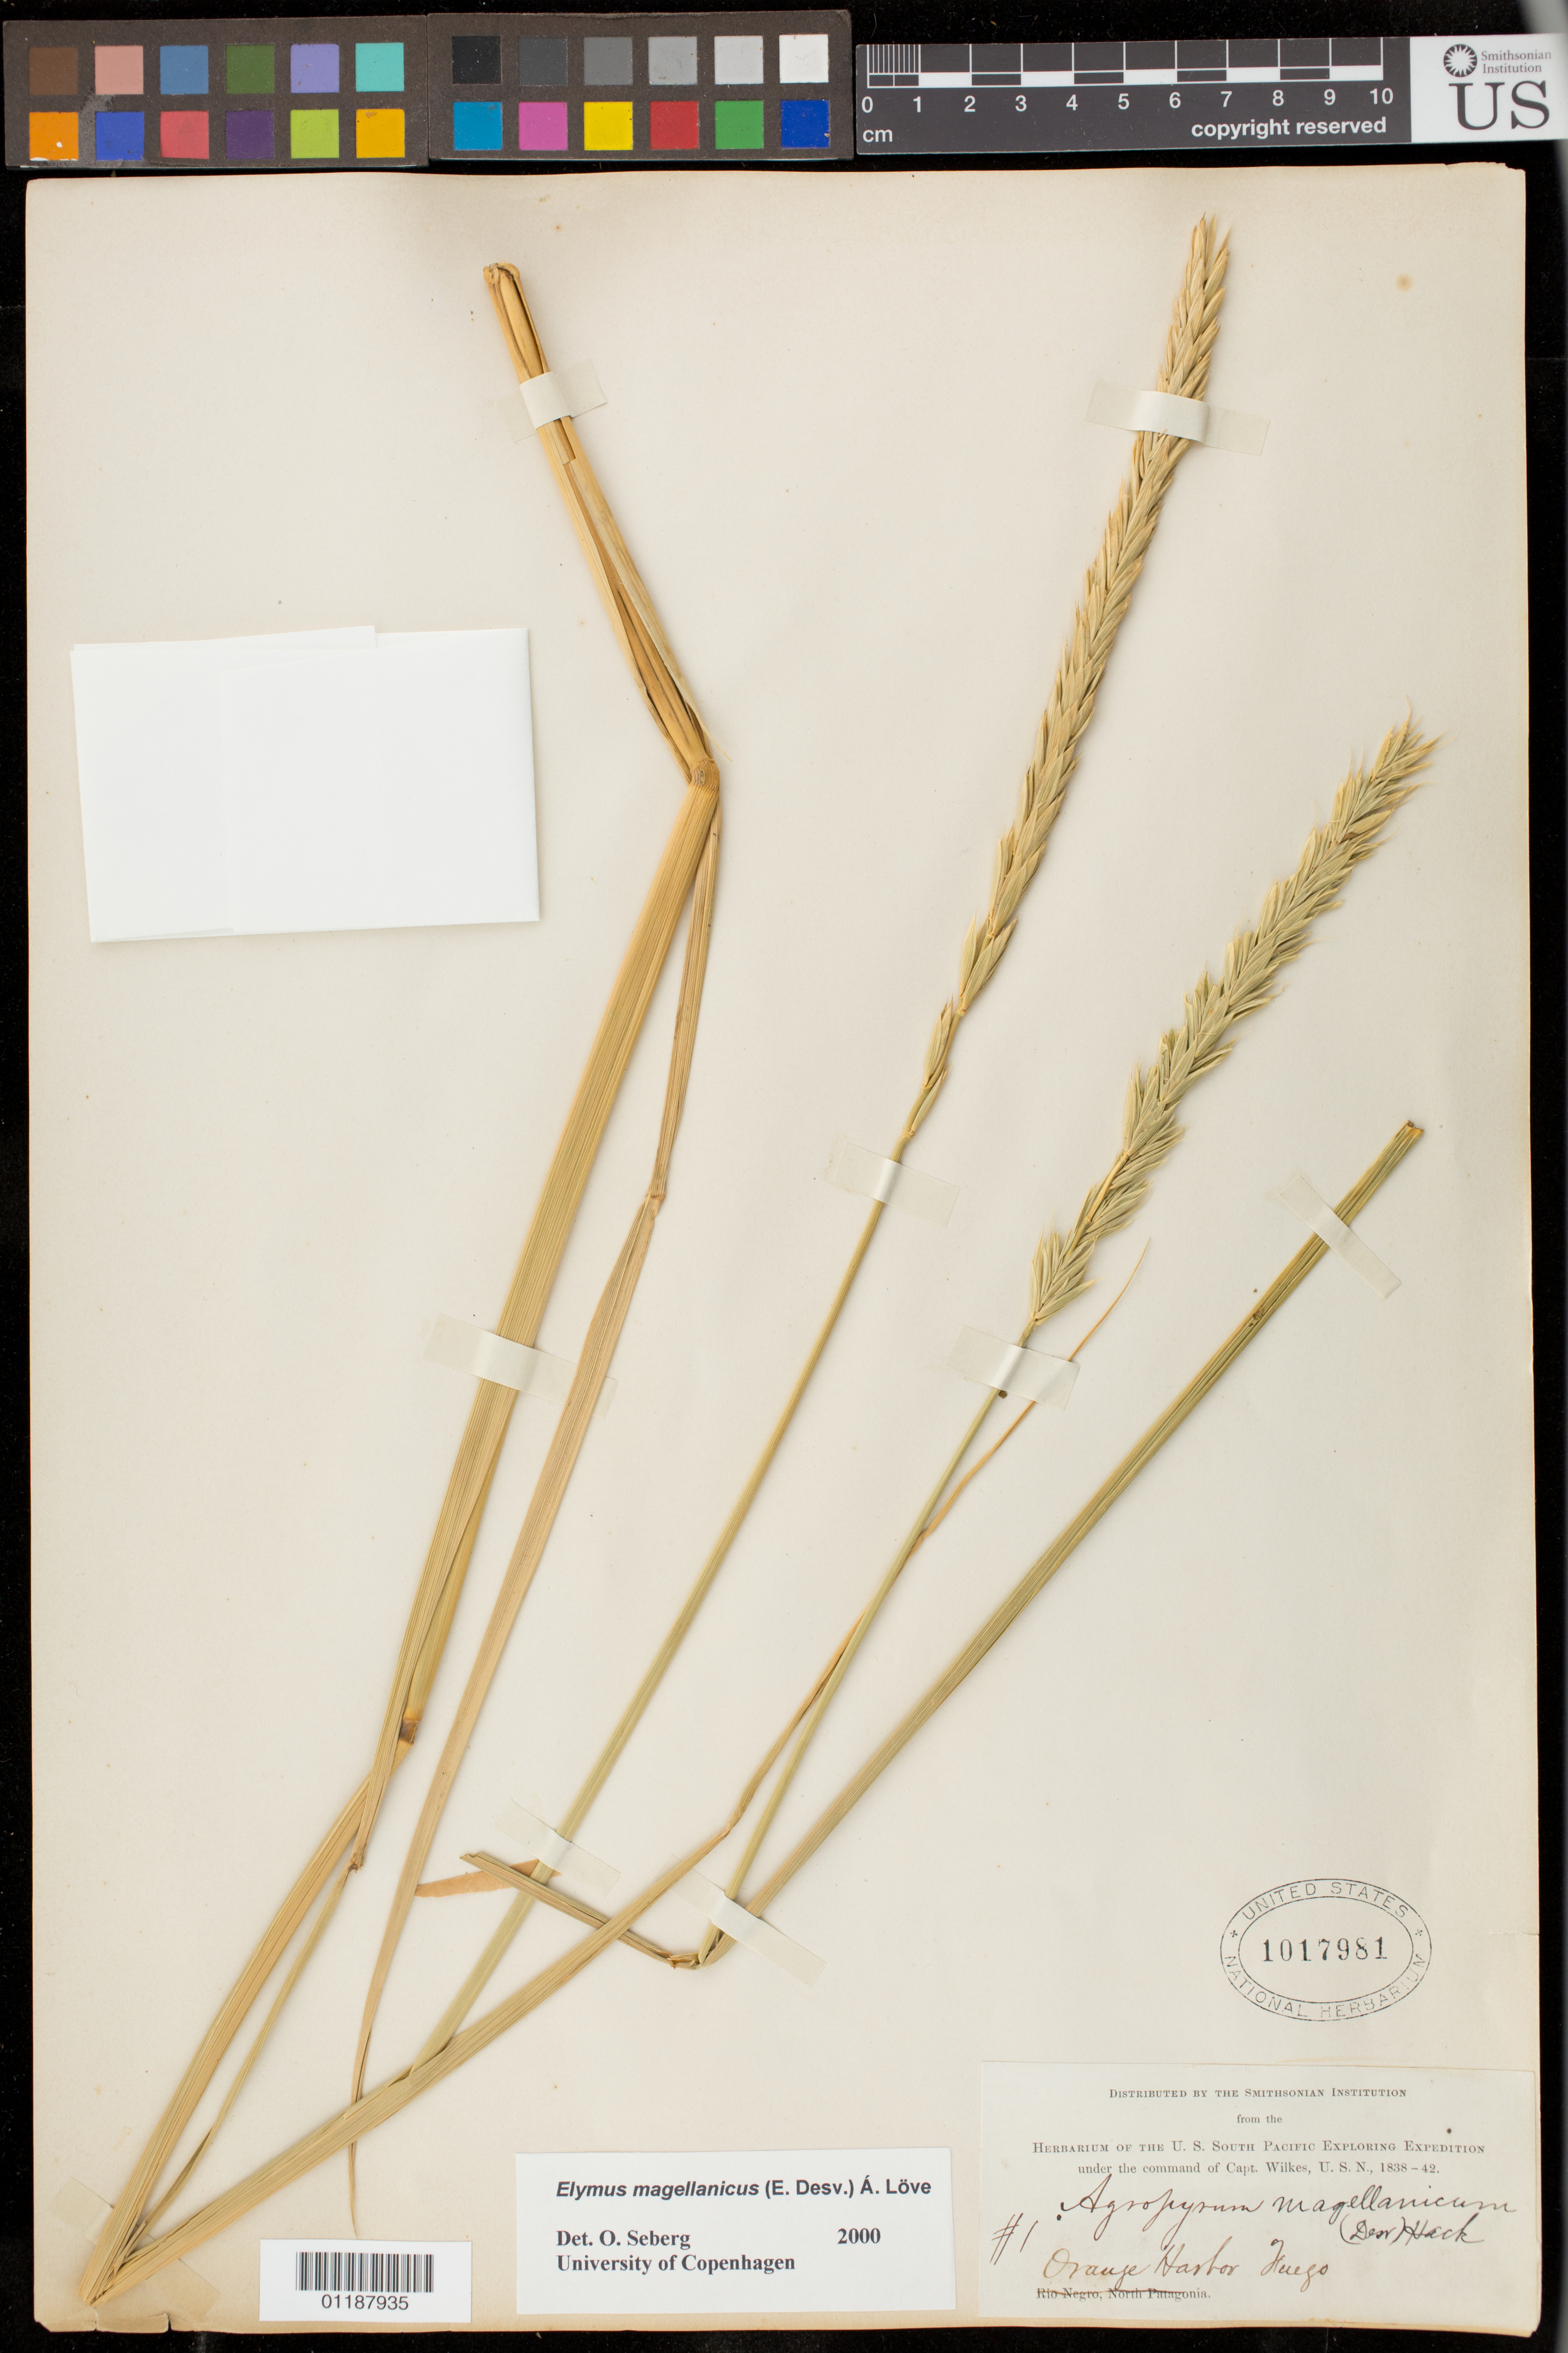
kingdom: Plantae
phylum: Tracheophyta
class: Liliopsida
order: Poales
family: Poaceae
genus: Elymus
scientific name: Elymus magellanicus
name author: (É. Desv.) Á. Löve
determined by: Seberg, O.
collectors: Wilkes Explor. Exped.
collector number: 1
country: Chile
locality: Orange Harbor, Fuego, Hardy Peninsula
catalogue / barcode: US 1017981